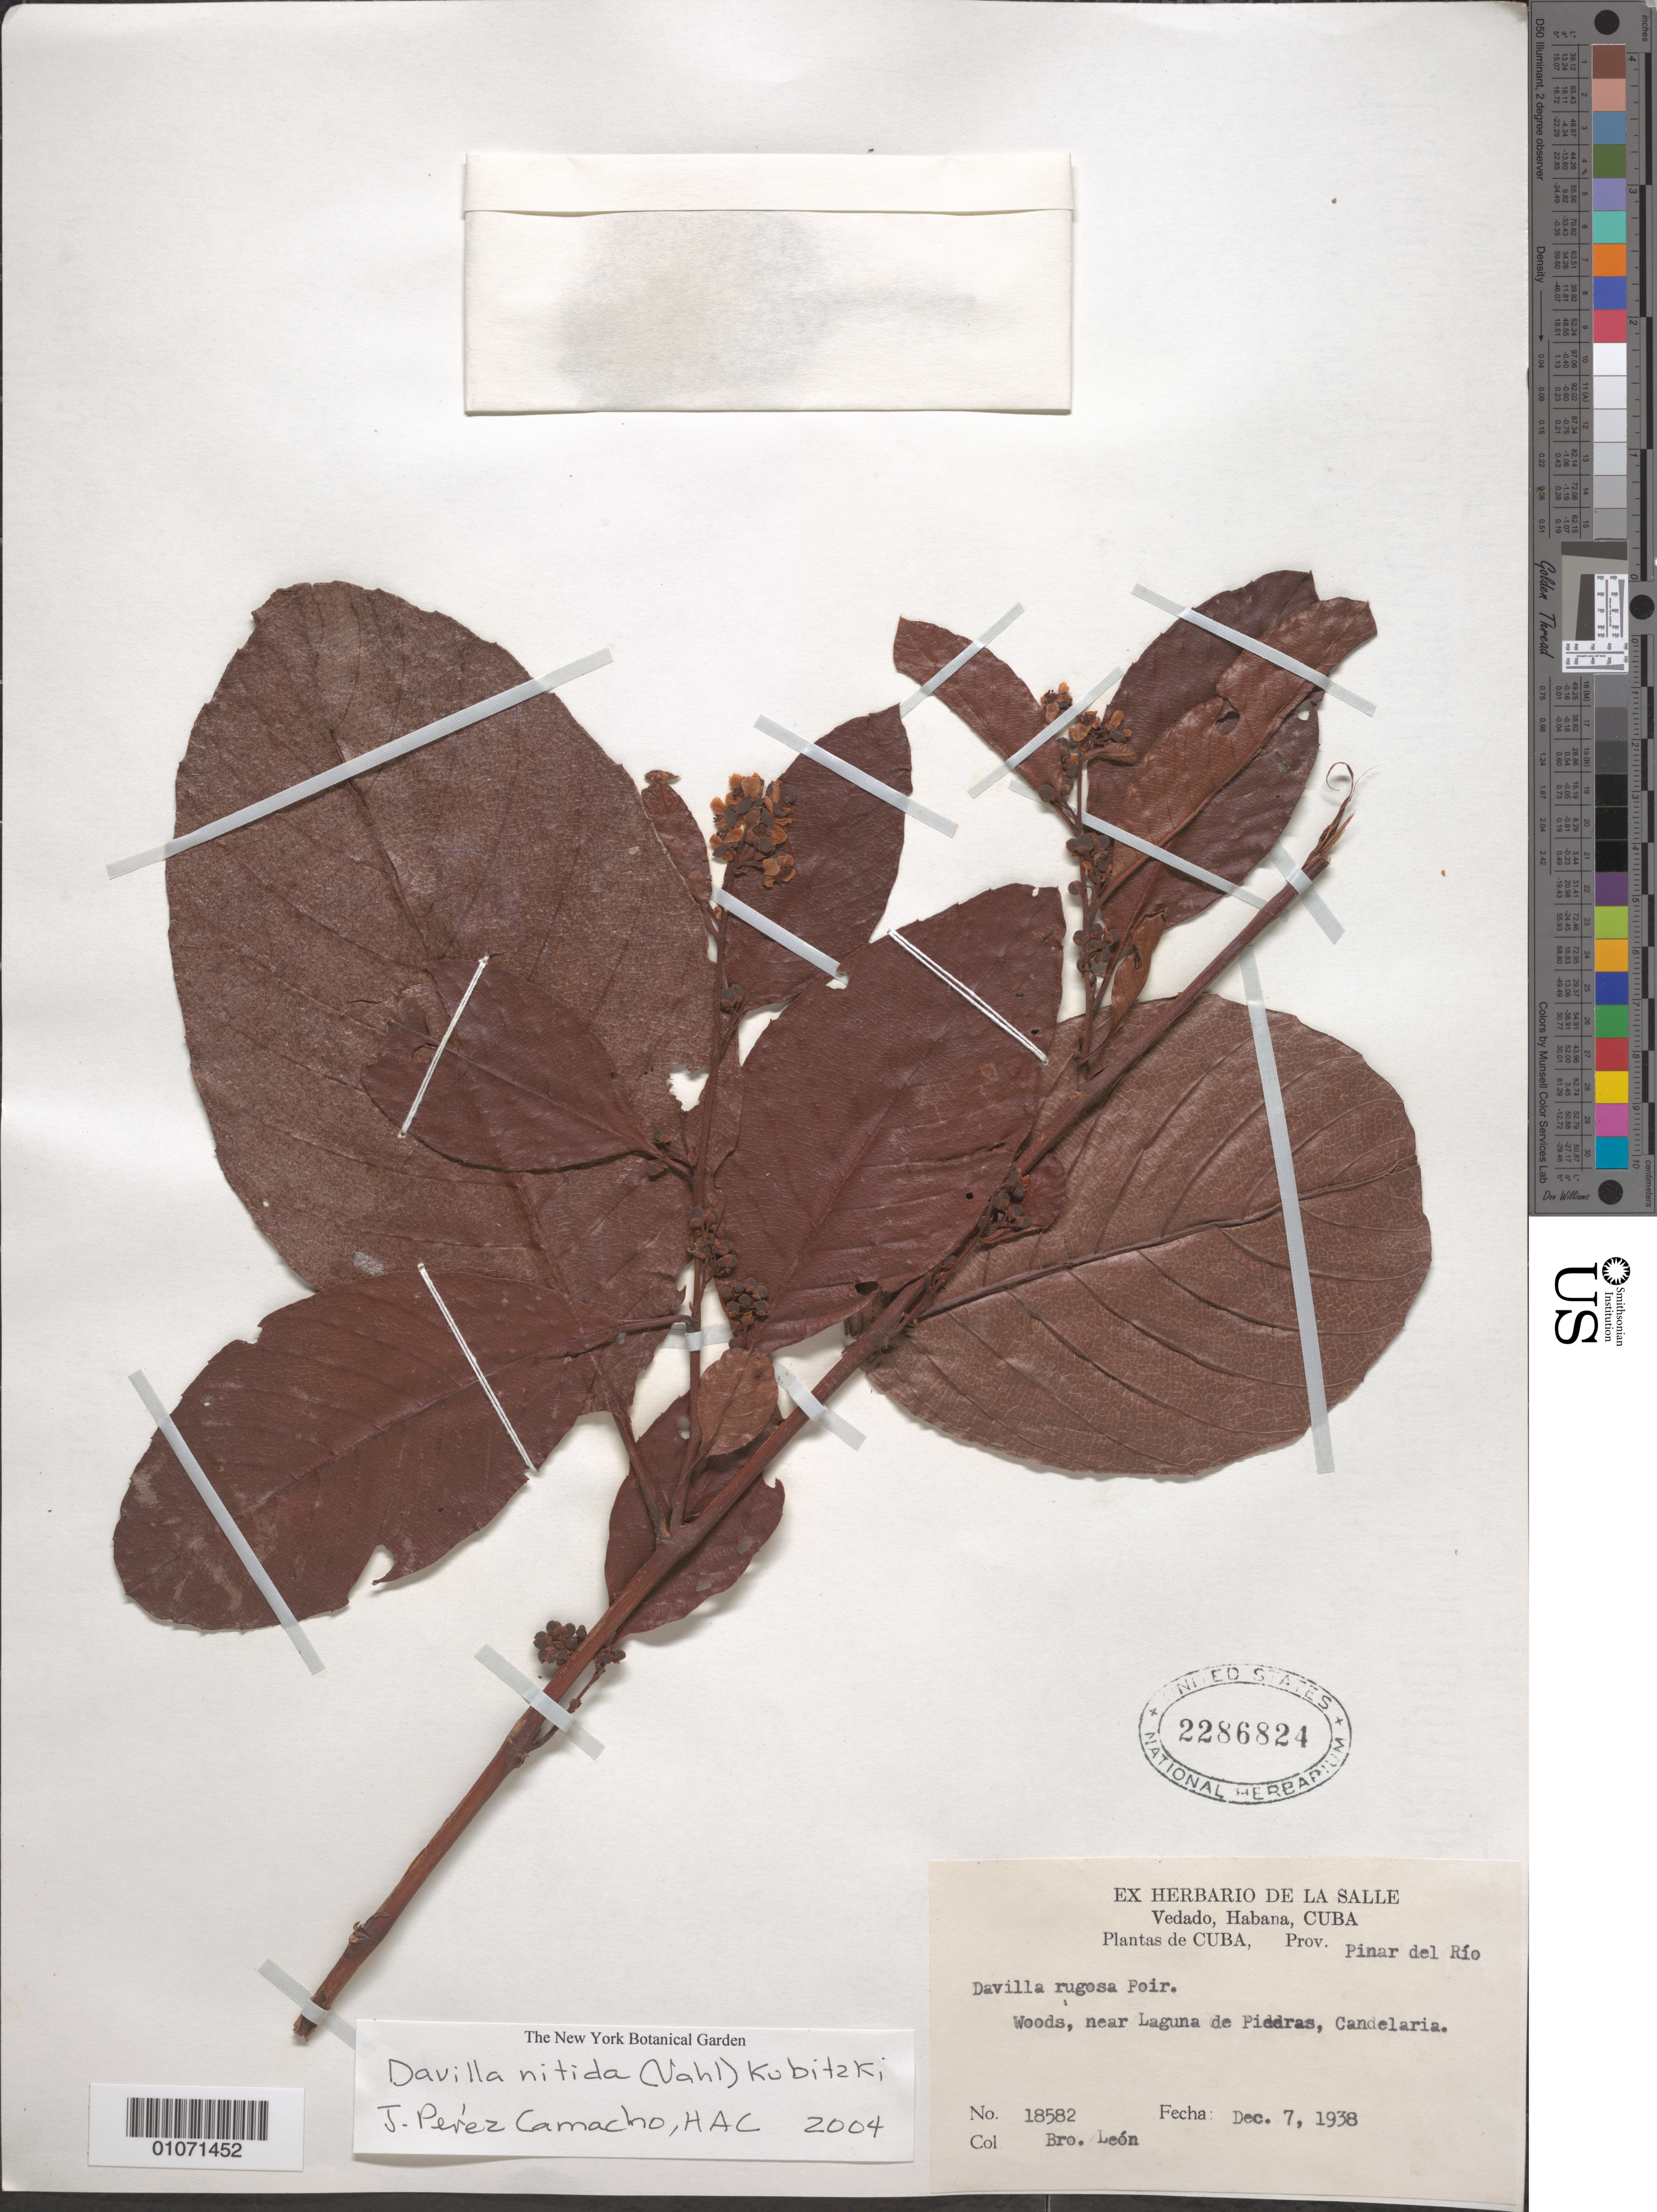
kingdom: Plantae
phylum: Tracheophyta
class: Magnoliopsida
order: Dilleniales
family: Dilleniaceae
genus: Davilla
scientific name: Davilla nitida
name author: (Vahl) Kubitzki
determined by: Peréz-Camacho, J.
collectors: Bro. León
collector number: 18582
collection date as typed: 07 Dec 1938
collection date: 1938-12-07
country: Cuba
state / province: Pinar del Río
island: Cuba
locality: Candelaria, near Laguna de Piedras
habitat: Woods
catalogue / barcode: US 2286824